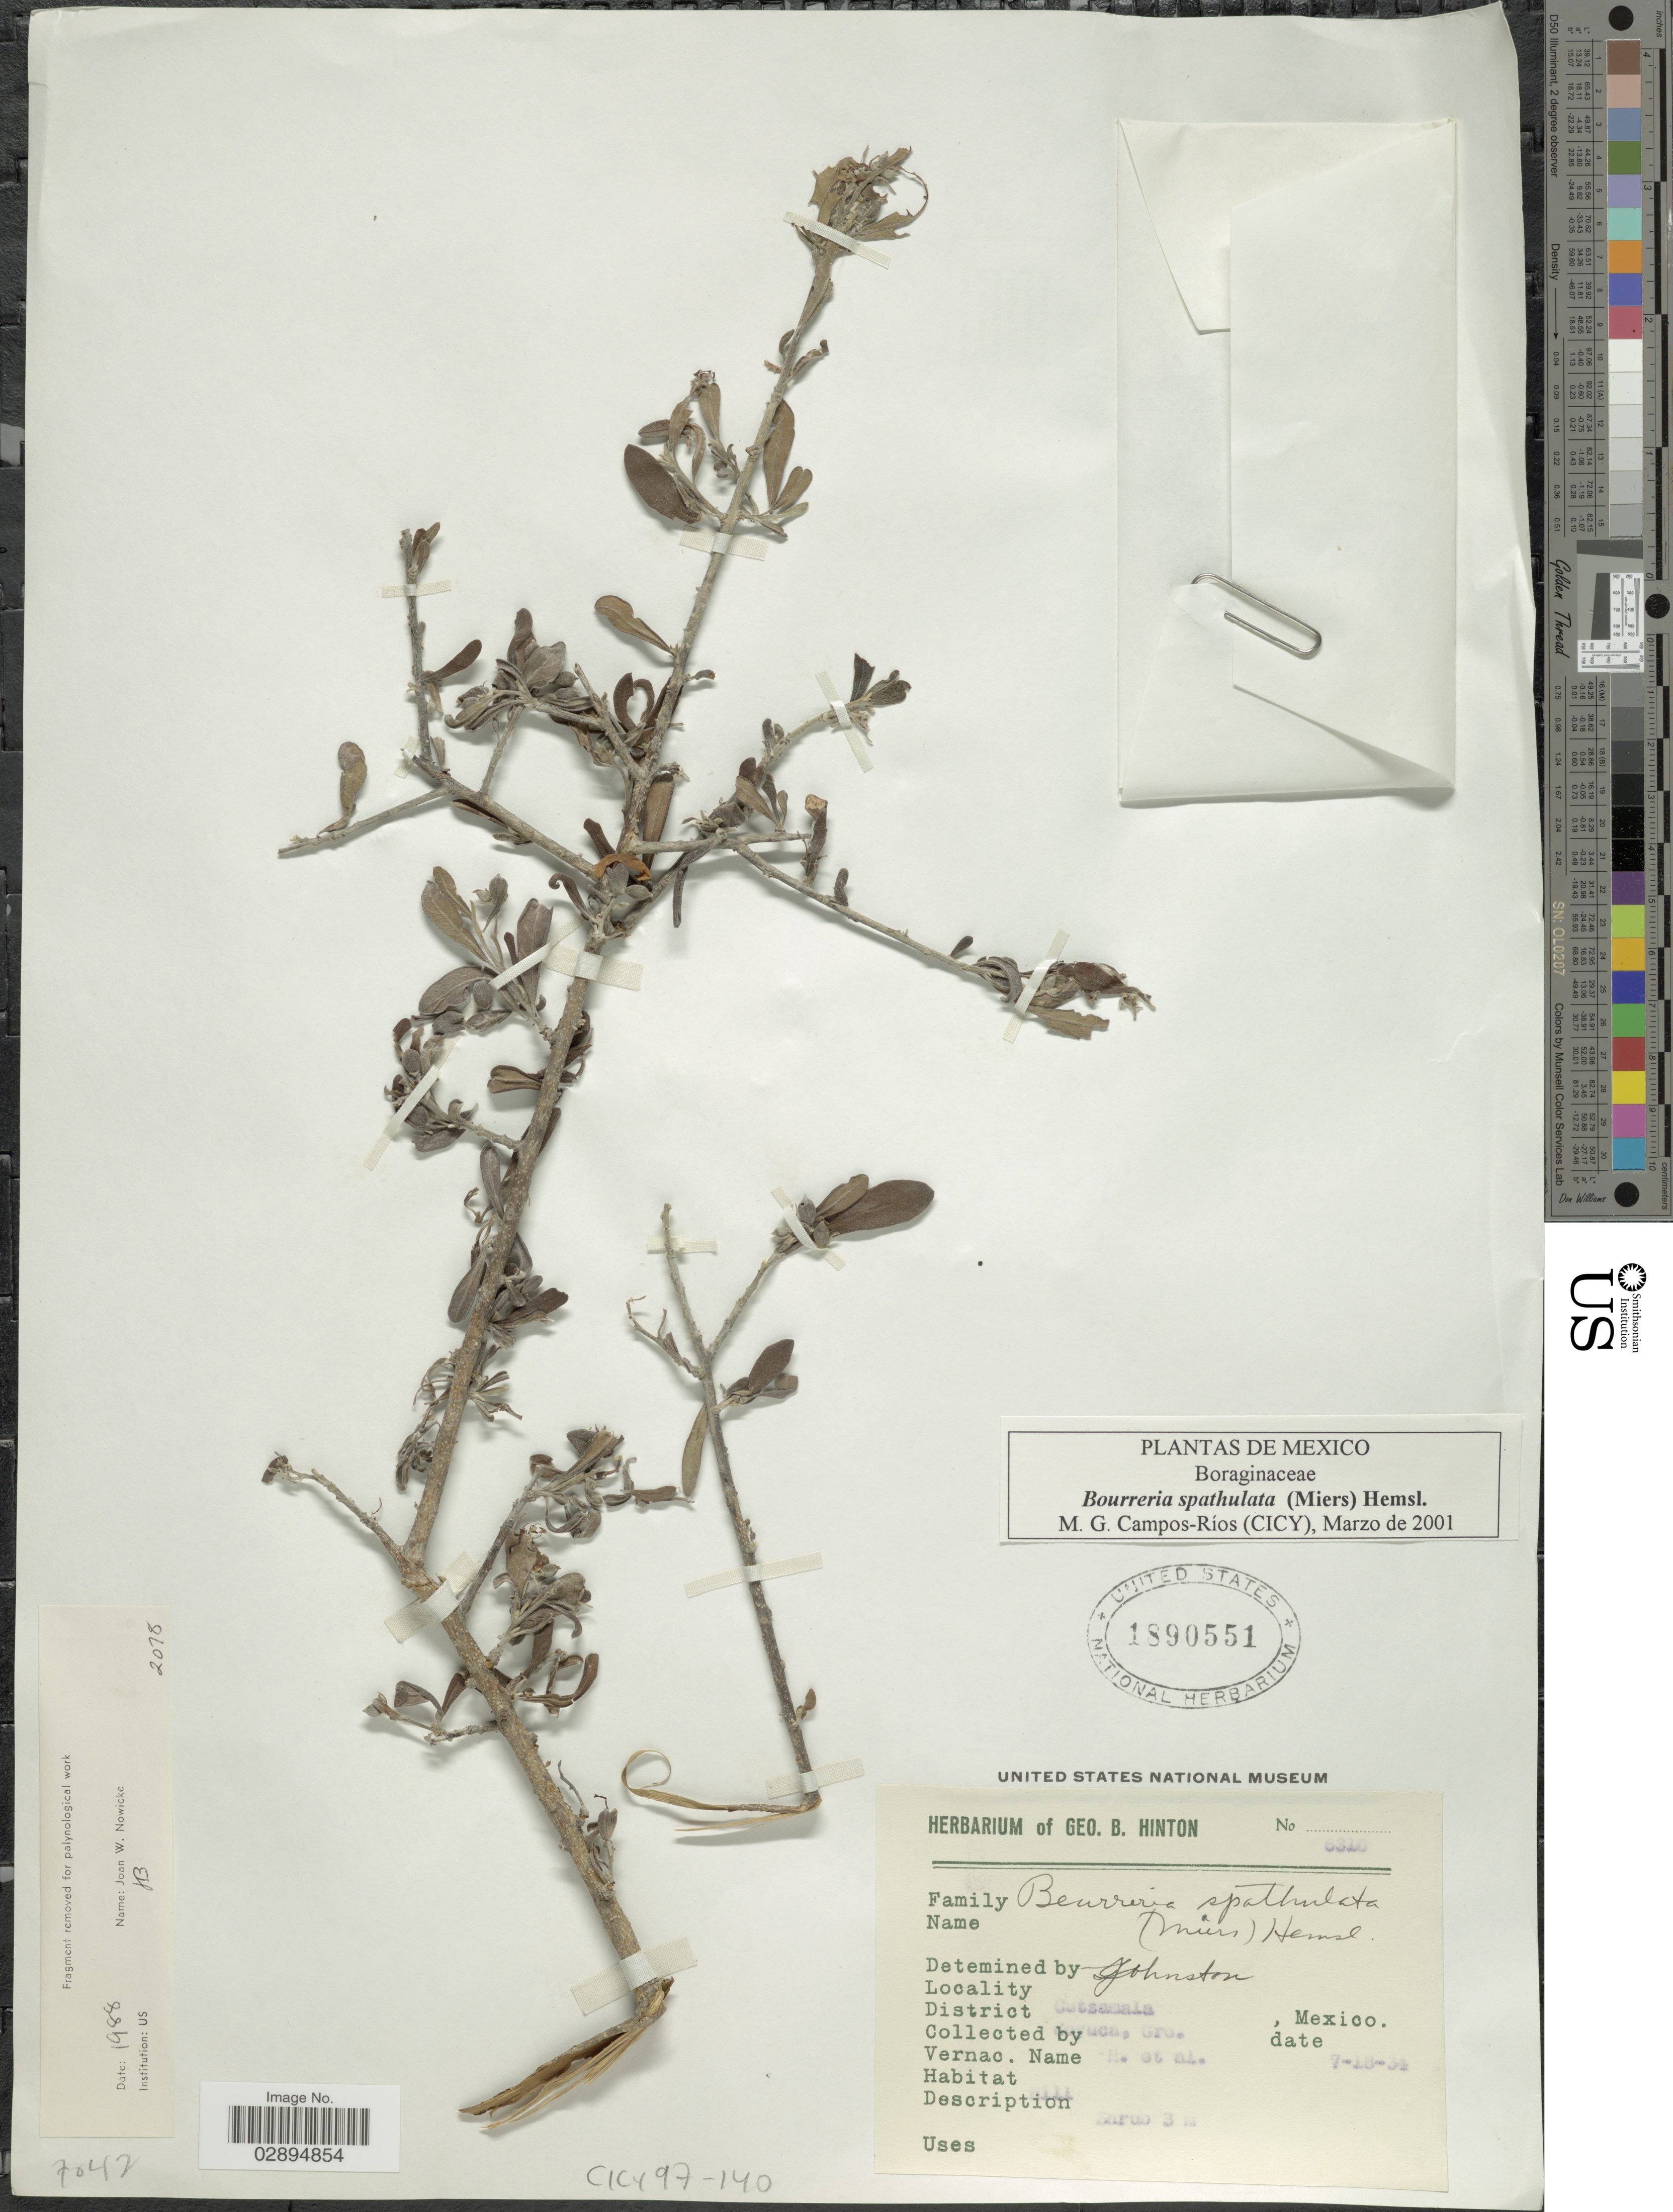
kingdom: Plantae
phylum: Tracheophyta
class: Magnoliopsida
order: Boraginales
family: Ehretiaceae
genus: Bourreria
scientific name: Bourreria spathulata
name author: (Miers) Hemsl.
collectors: G. B. Hinton & et al.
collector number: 6310*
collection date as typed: Transcribed d/m/y: 7/10/34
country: Mexico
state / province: Guerrero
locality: District Cutzamala, Coyuca.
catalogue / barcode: US 1890551